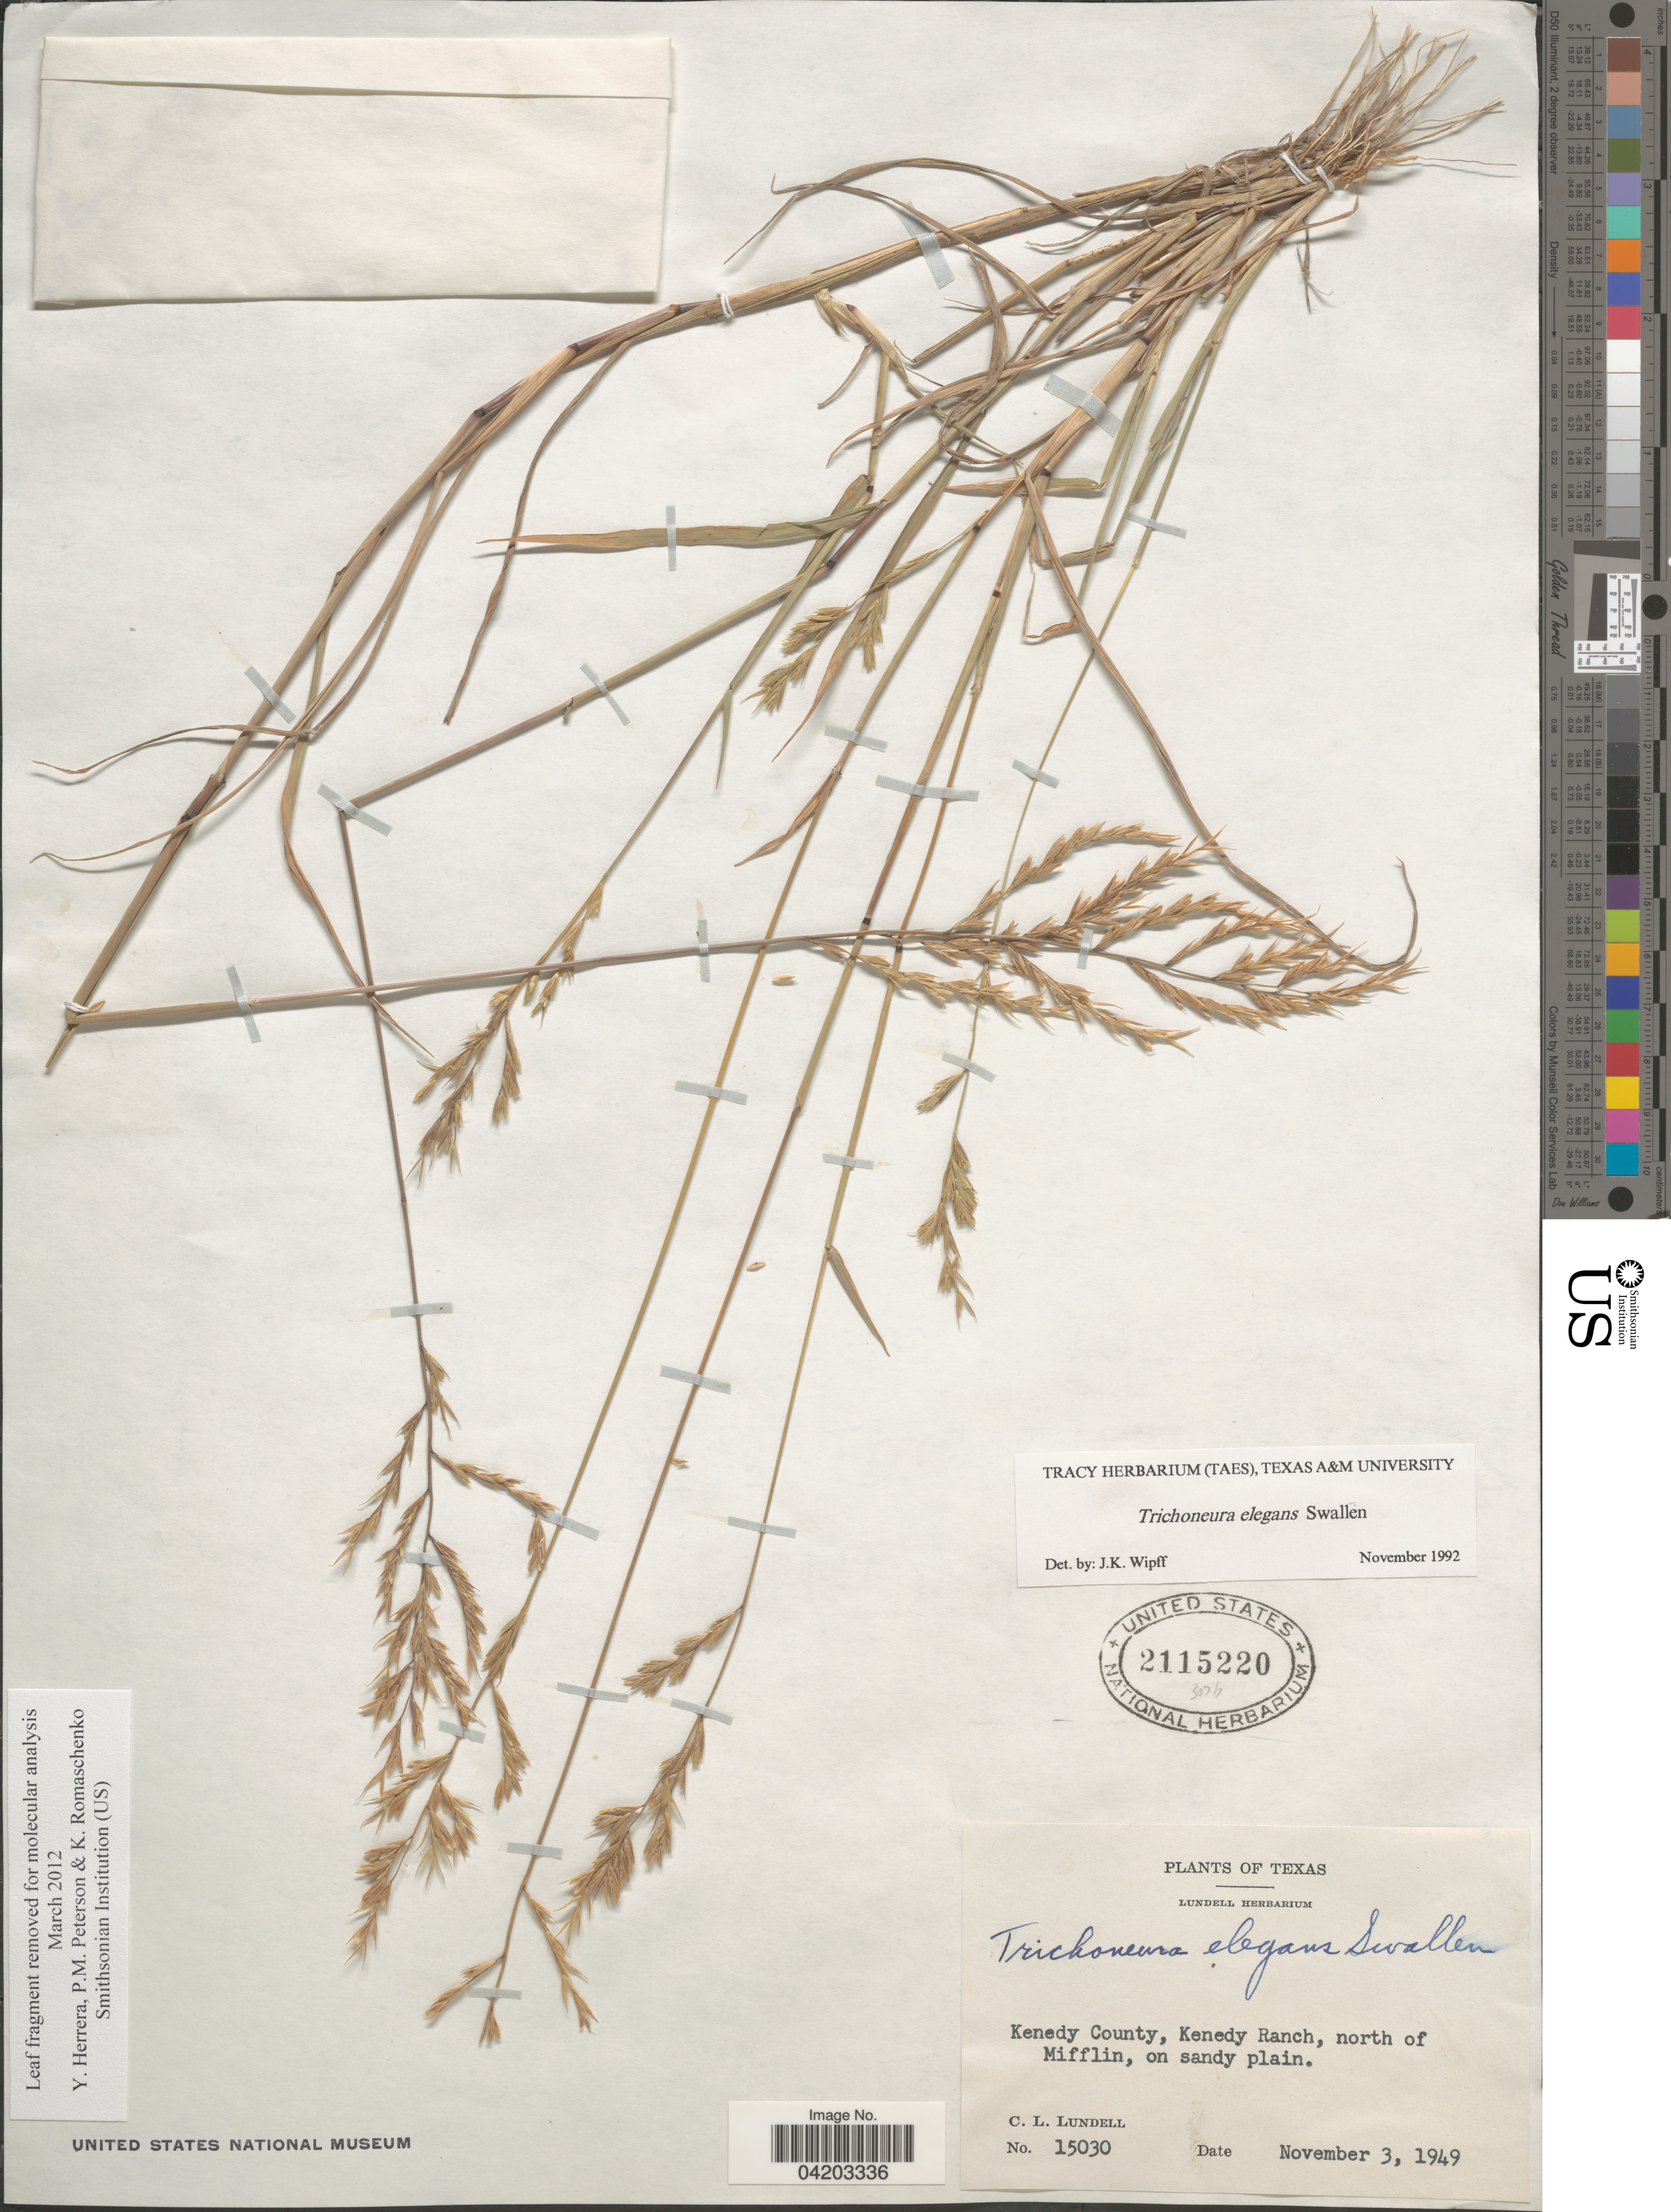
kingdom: Plantae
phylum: Tracheophyta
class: Liliopsida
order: Poales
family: Poaceae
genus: Trichoneura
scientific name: Trichoneura elegans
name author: Swallen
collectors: C. L. Lundell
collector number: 15030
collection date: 1949-11-03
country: United States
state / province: Texas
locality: Kenedy County, Kenedy Ranch, north of Mifflin.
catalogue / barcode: US 2115220